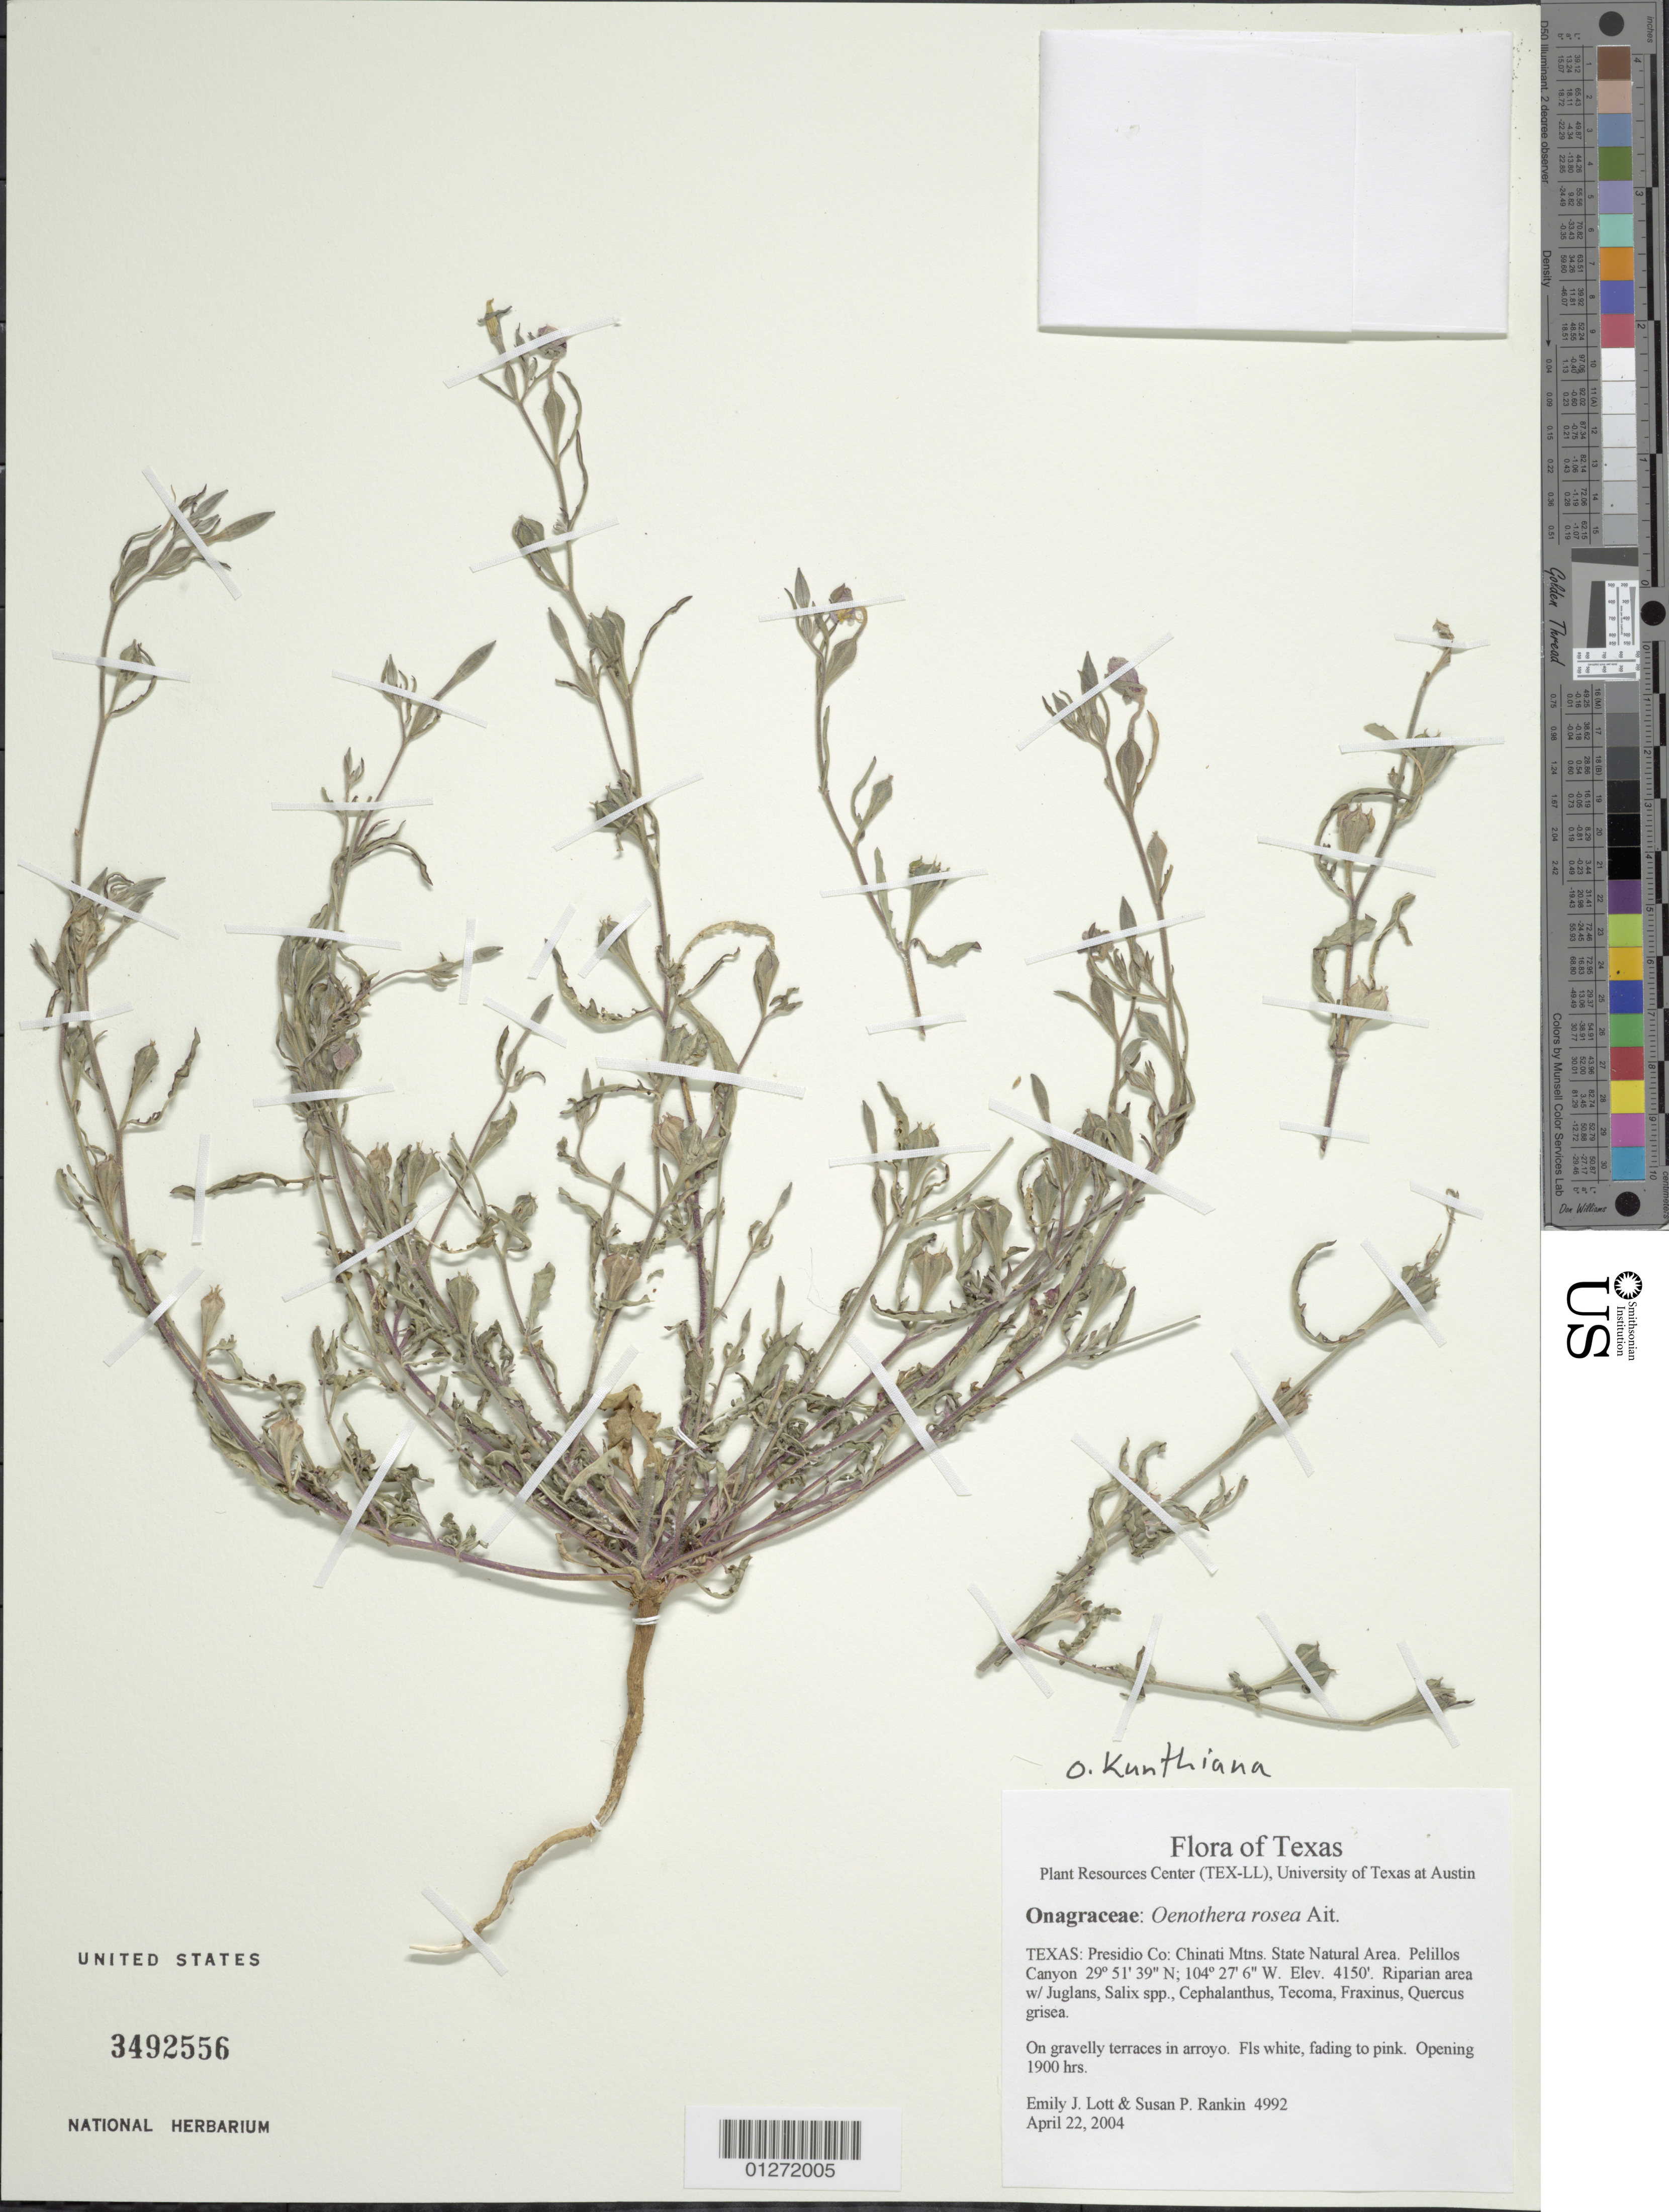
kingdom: Plantae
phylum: Tracheophyta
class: Magnoliopsida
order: Myrtales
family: Onagraceae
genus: Oenothera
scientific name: Oenothera kunthiana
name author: (Spach) Munz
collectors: E. Lott & S. Rankin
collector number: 4992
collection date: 2004-04-22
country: United States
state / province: Texas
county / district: Presidio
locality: Chinati Mtns. State Natural Area, Pelillos Canyon.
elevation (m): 1265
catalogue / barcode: US 3492556